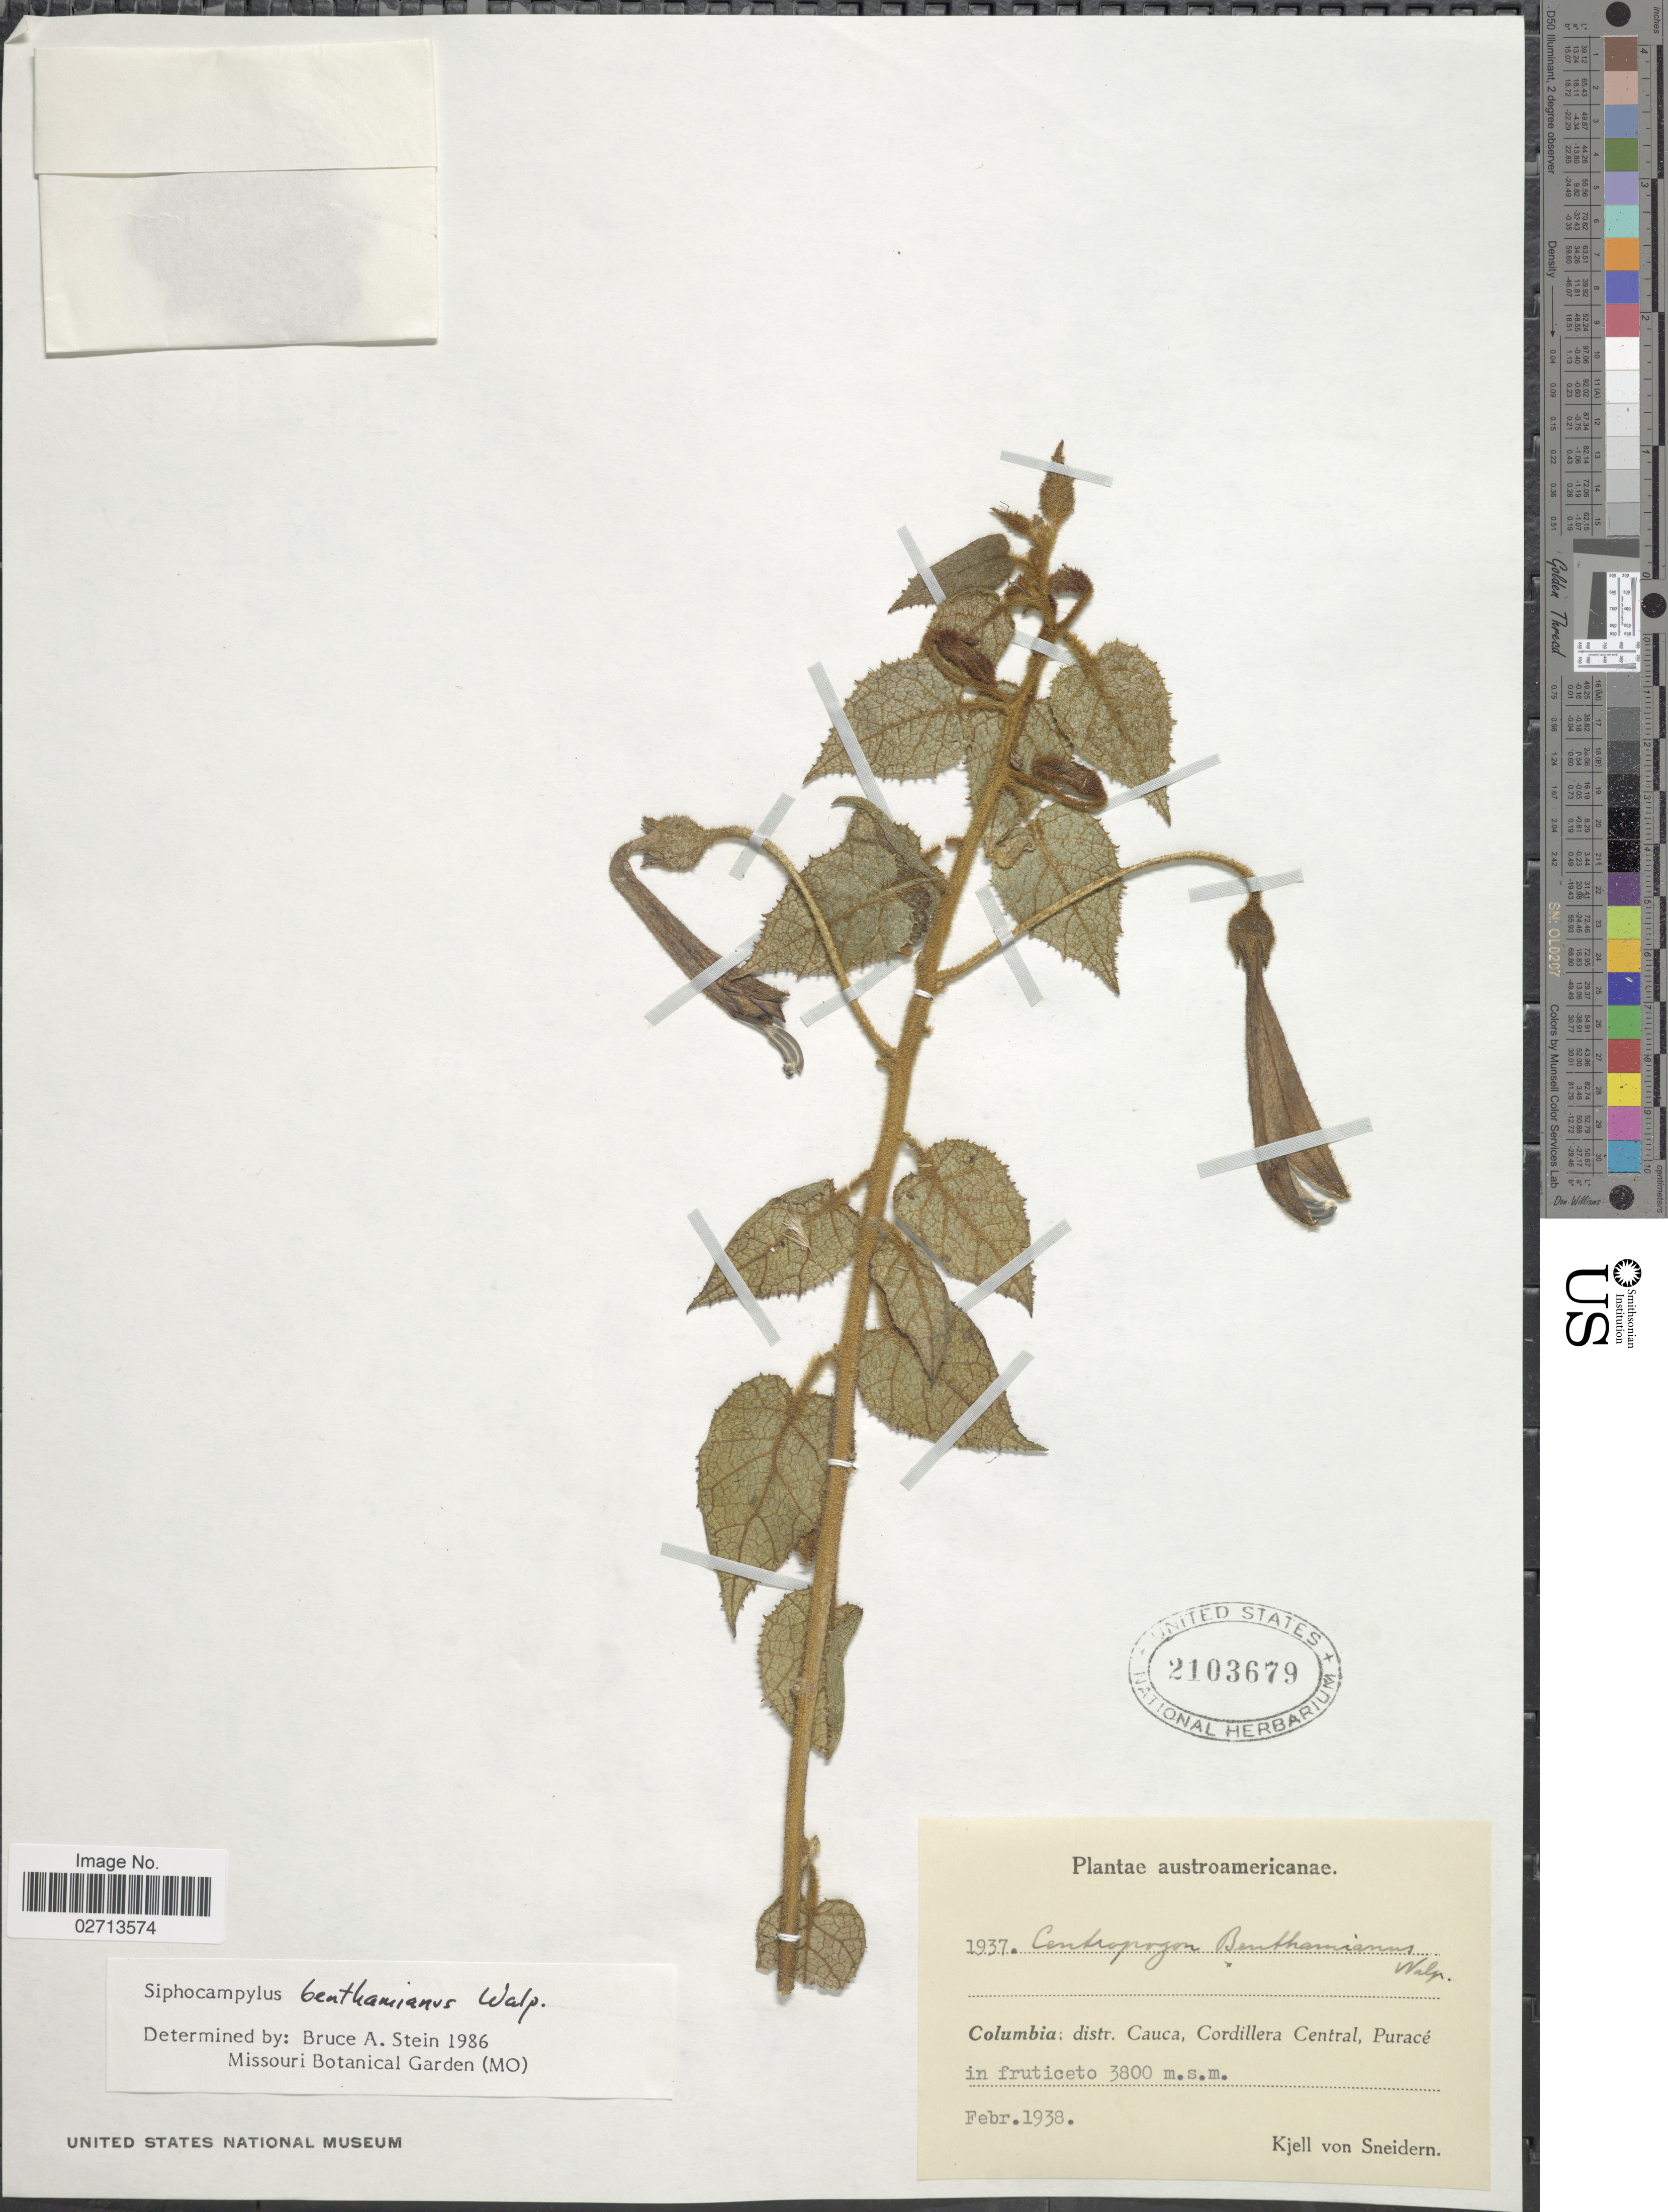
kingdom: Plantae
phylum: Tracheophyta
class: Magnoliopsida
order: Asterales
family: Campanulaceae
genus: Siphocampylus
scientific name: Siphocampylus benthamianus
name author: Walp.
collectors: K. von Sneidern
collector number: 1937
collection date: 1938-02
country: Colombia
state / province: Cauca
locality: Cordillera Central, Purace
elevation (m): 3800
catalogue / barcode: US 2103679